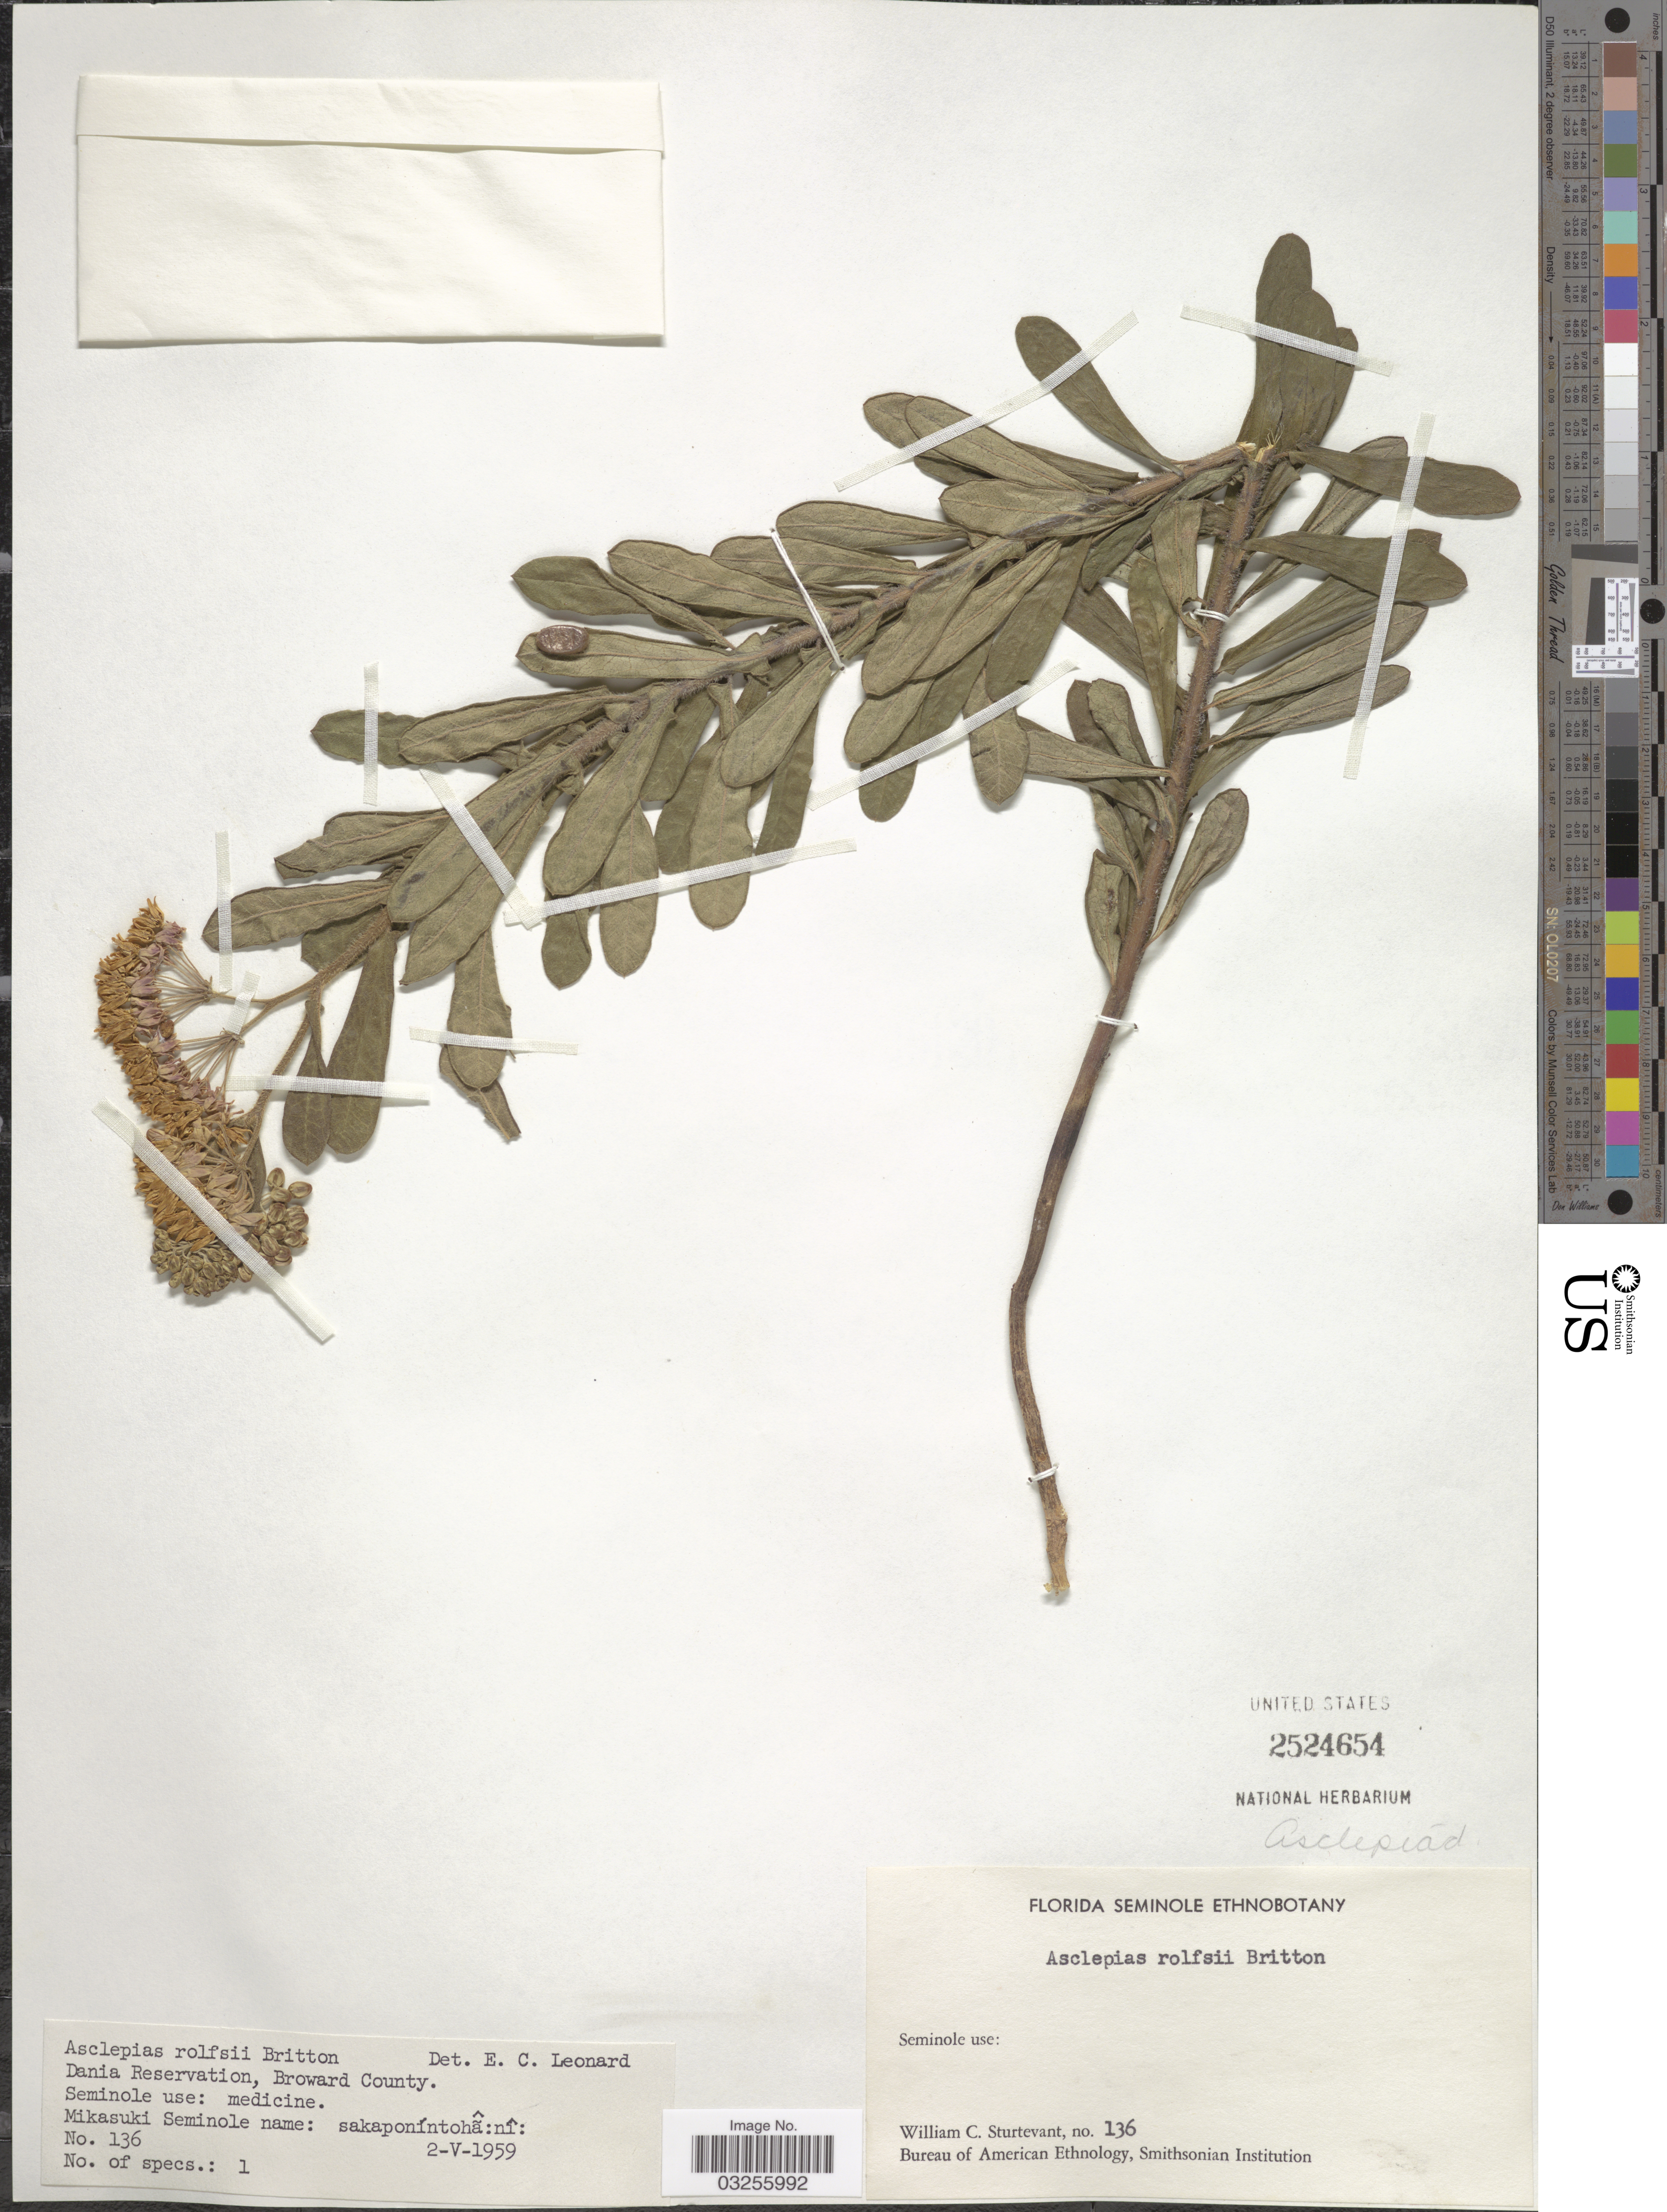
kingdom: Plantae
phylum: Tracheophyta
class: Magnoliopsida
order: Gentianales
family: Apocynaceae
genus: Asclepias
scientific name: Asclepias tuberosa var. rolfsii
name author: ( ex Vail) Shinners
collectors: W. Sturtevant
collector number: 136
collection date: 1959-05-02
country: United States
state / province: Florida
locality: Dania Reservation, Broward County.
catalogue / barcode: US 2524654